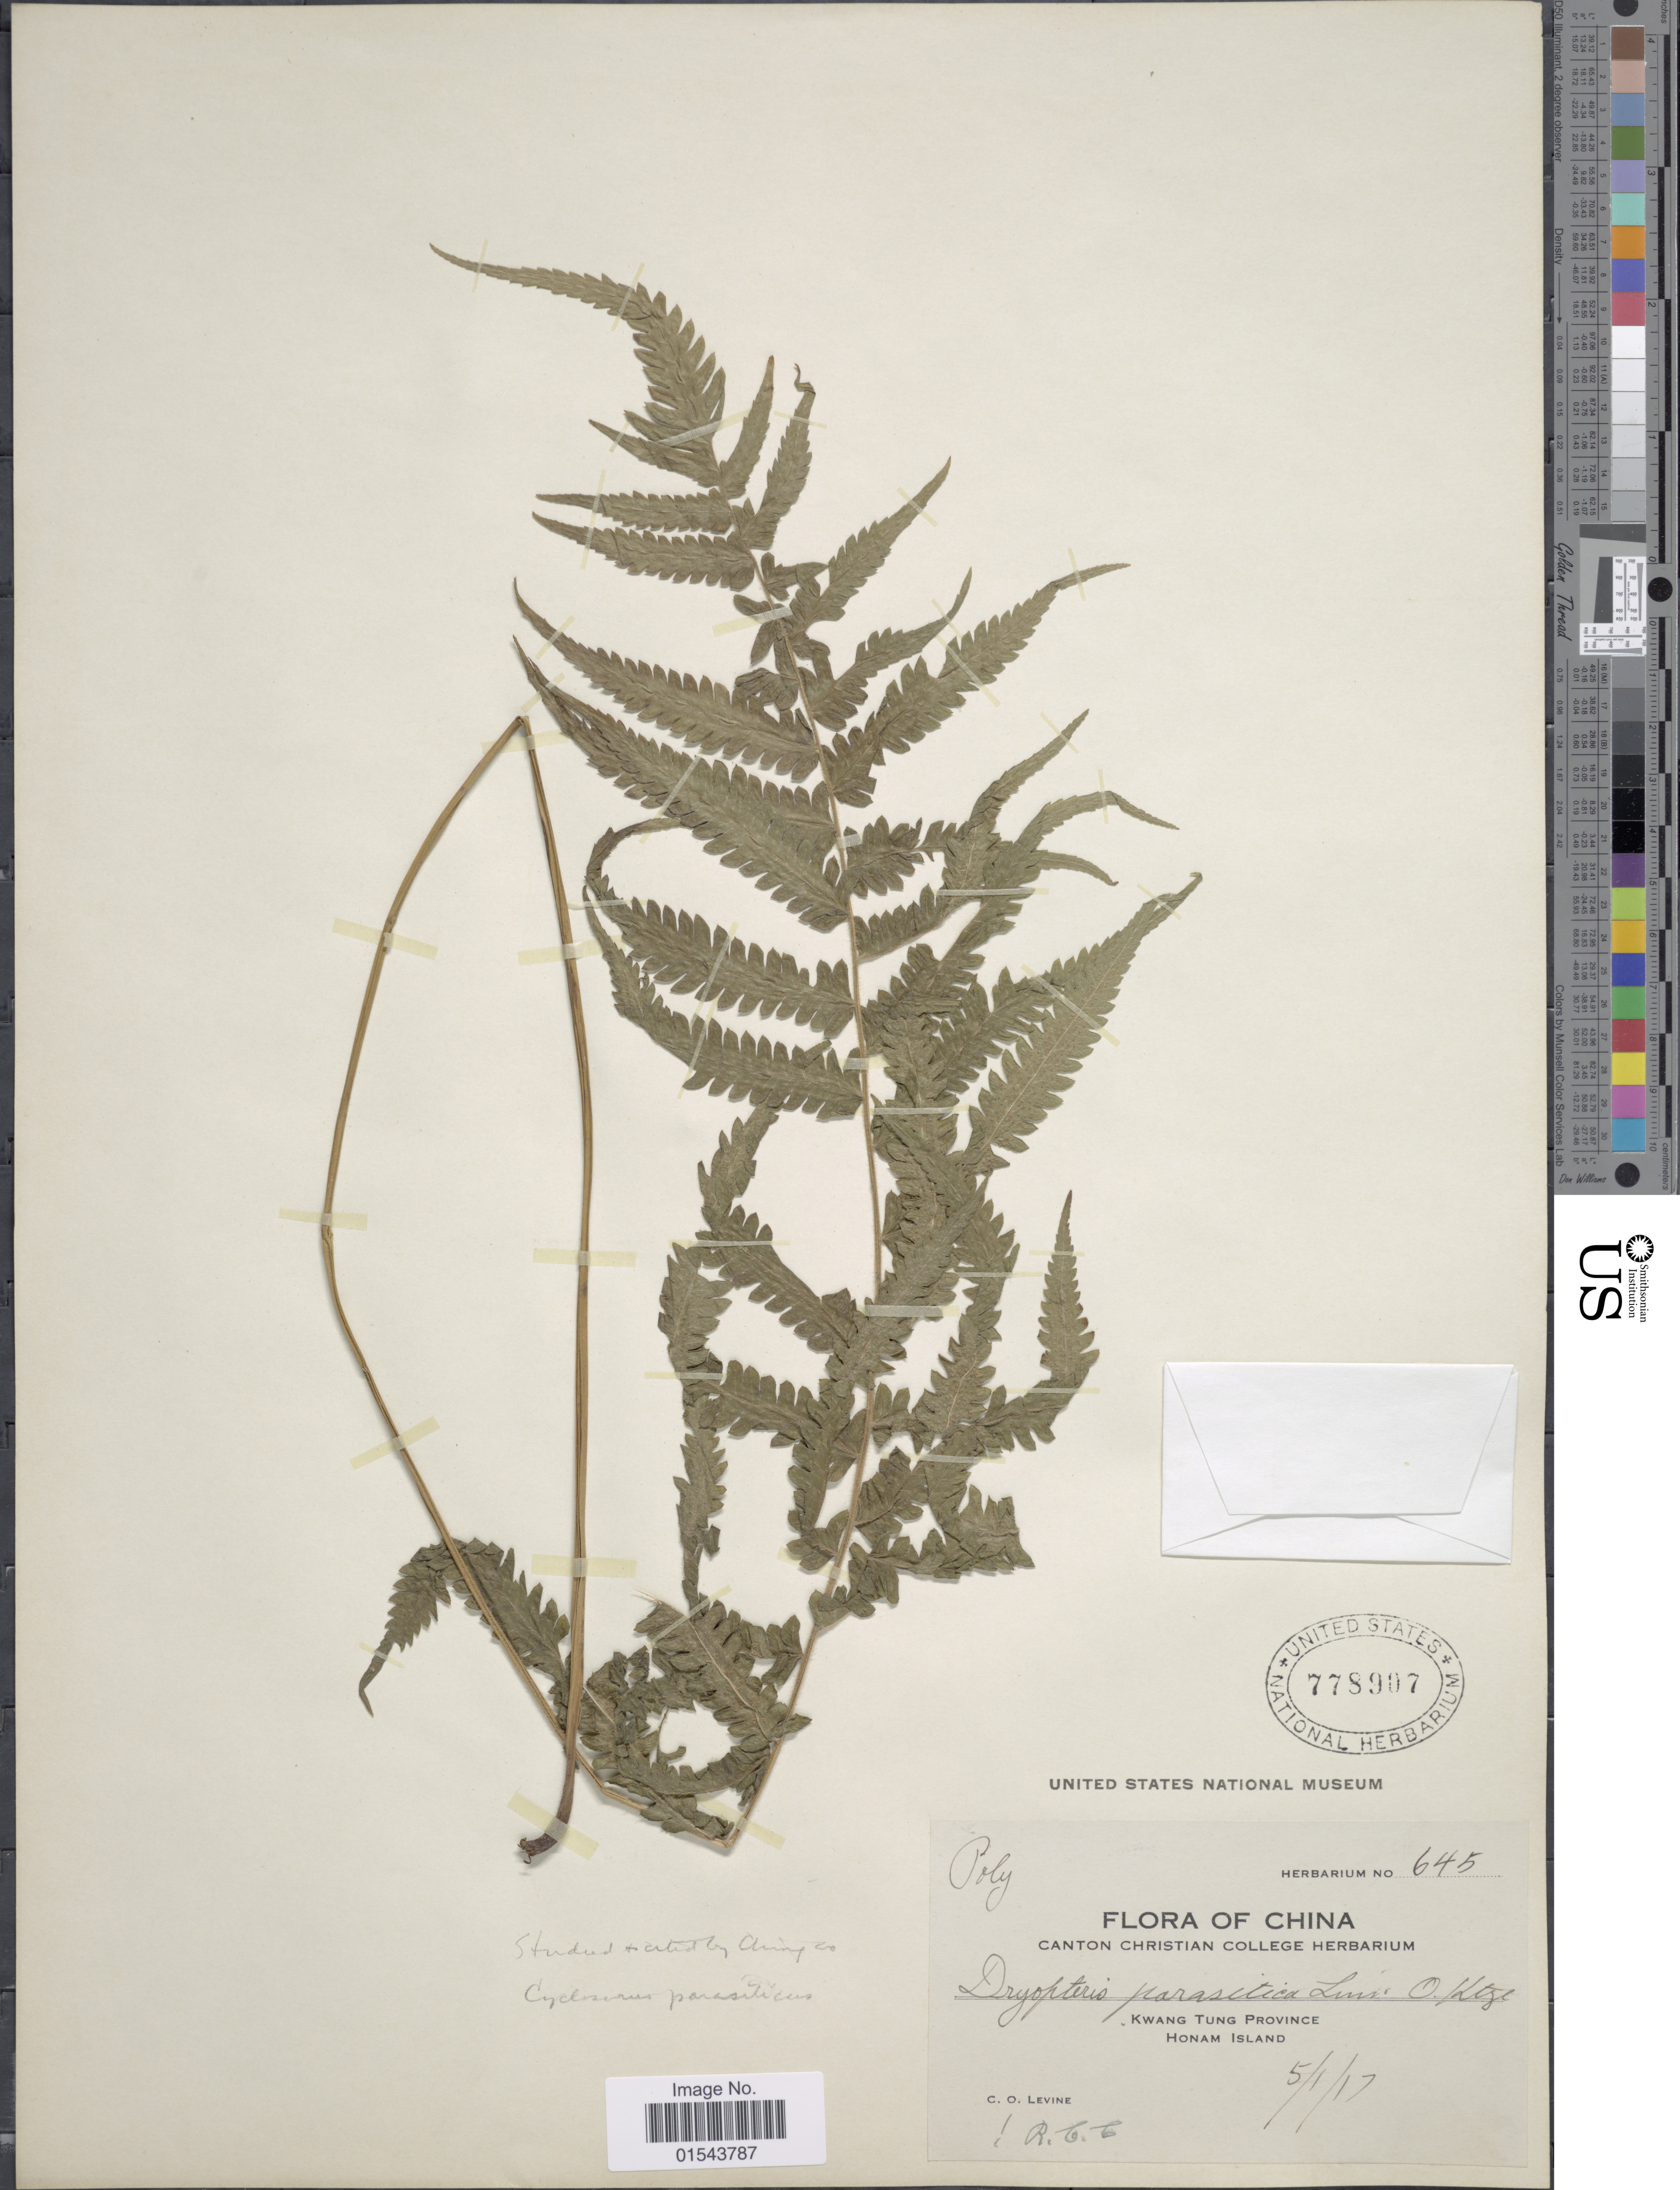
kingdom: Plantae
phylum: Tracheophyta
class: Polypodiopsida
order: Polypodiales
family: Thelypteridaceae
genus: Christella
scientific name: Christella parasitica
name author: (L.) H. Lév.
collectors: C. O. Levine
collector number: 645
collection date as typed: Transcribed d/m/y: 5/1/17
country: China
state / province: Guangdong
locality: Kwang Tung Province. Honam Island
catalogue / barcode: US 778907